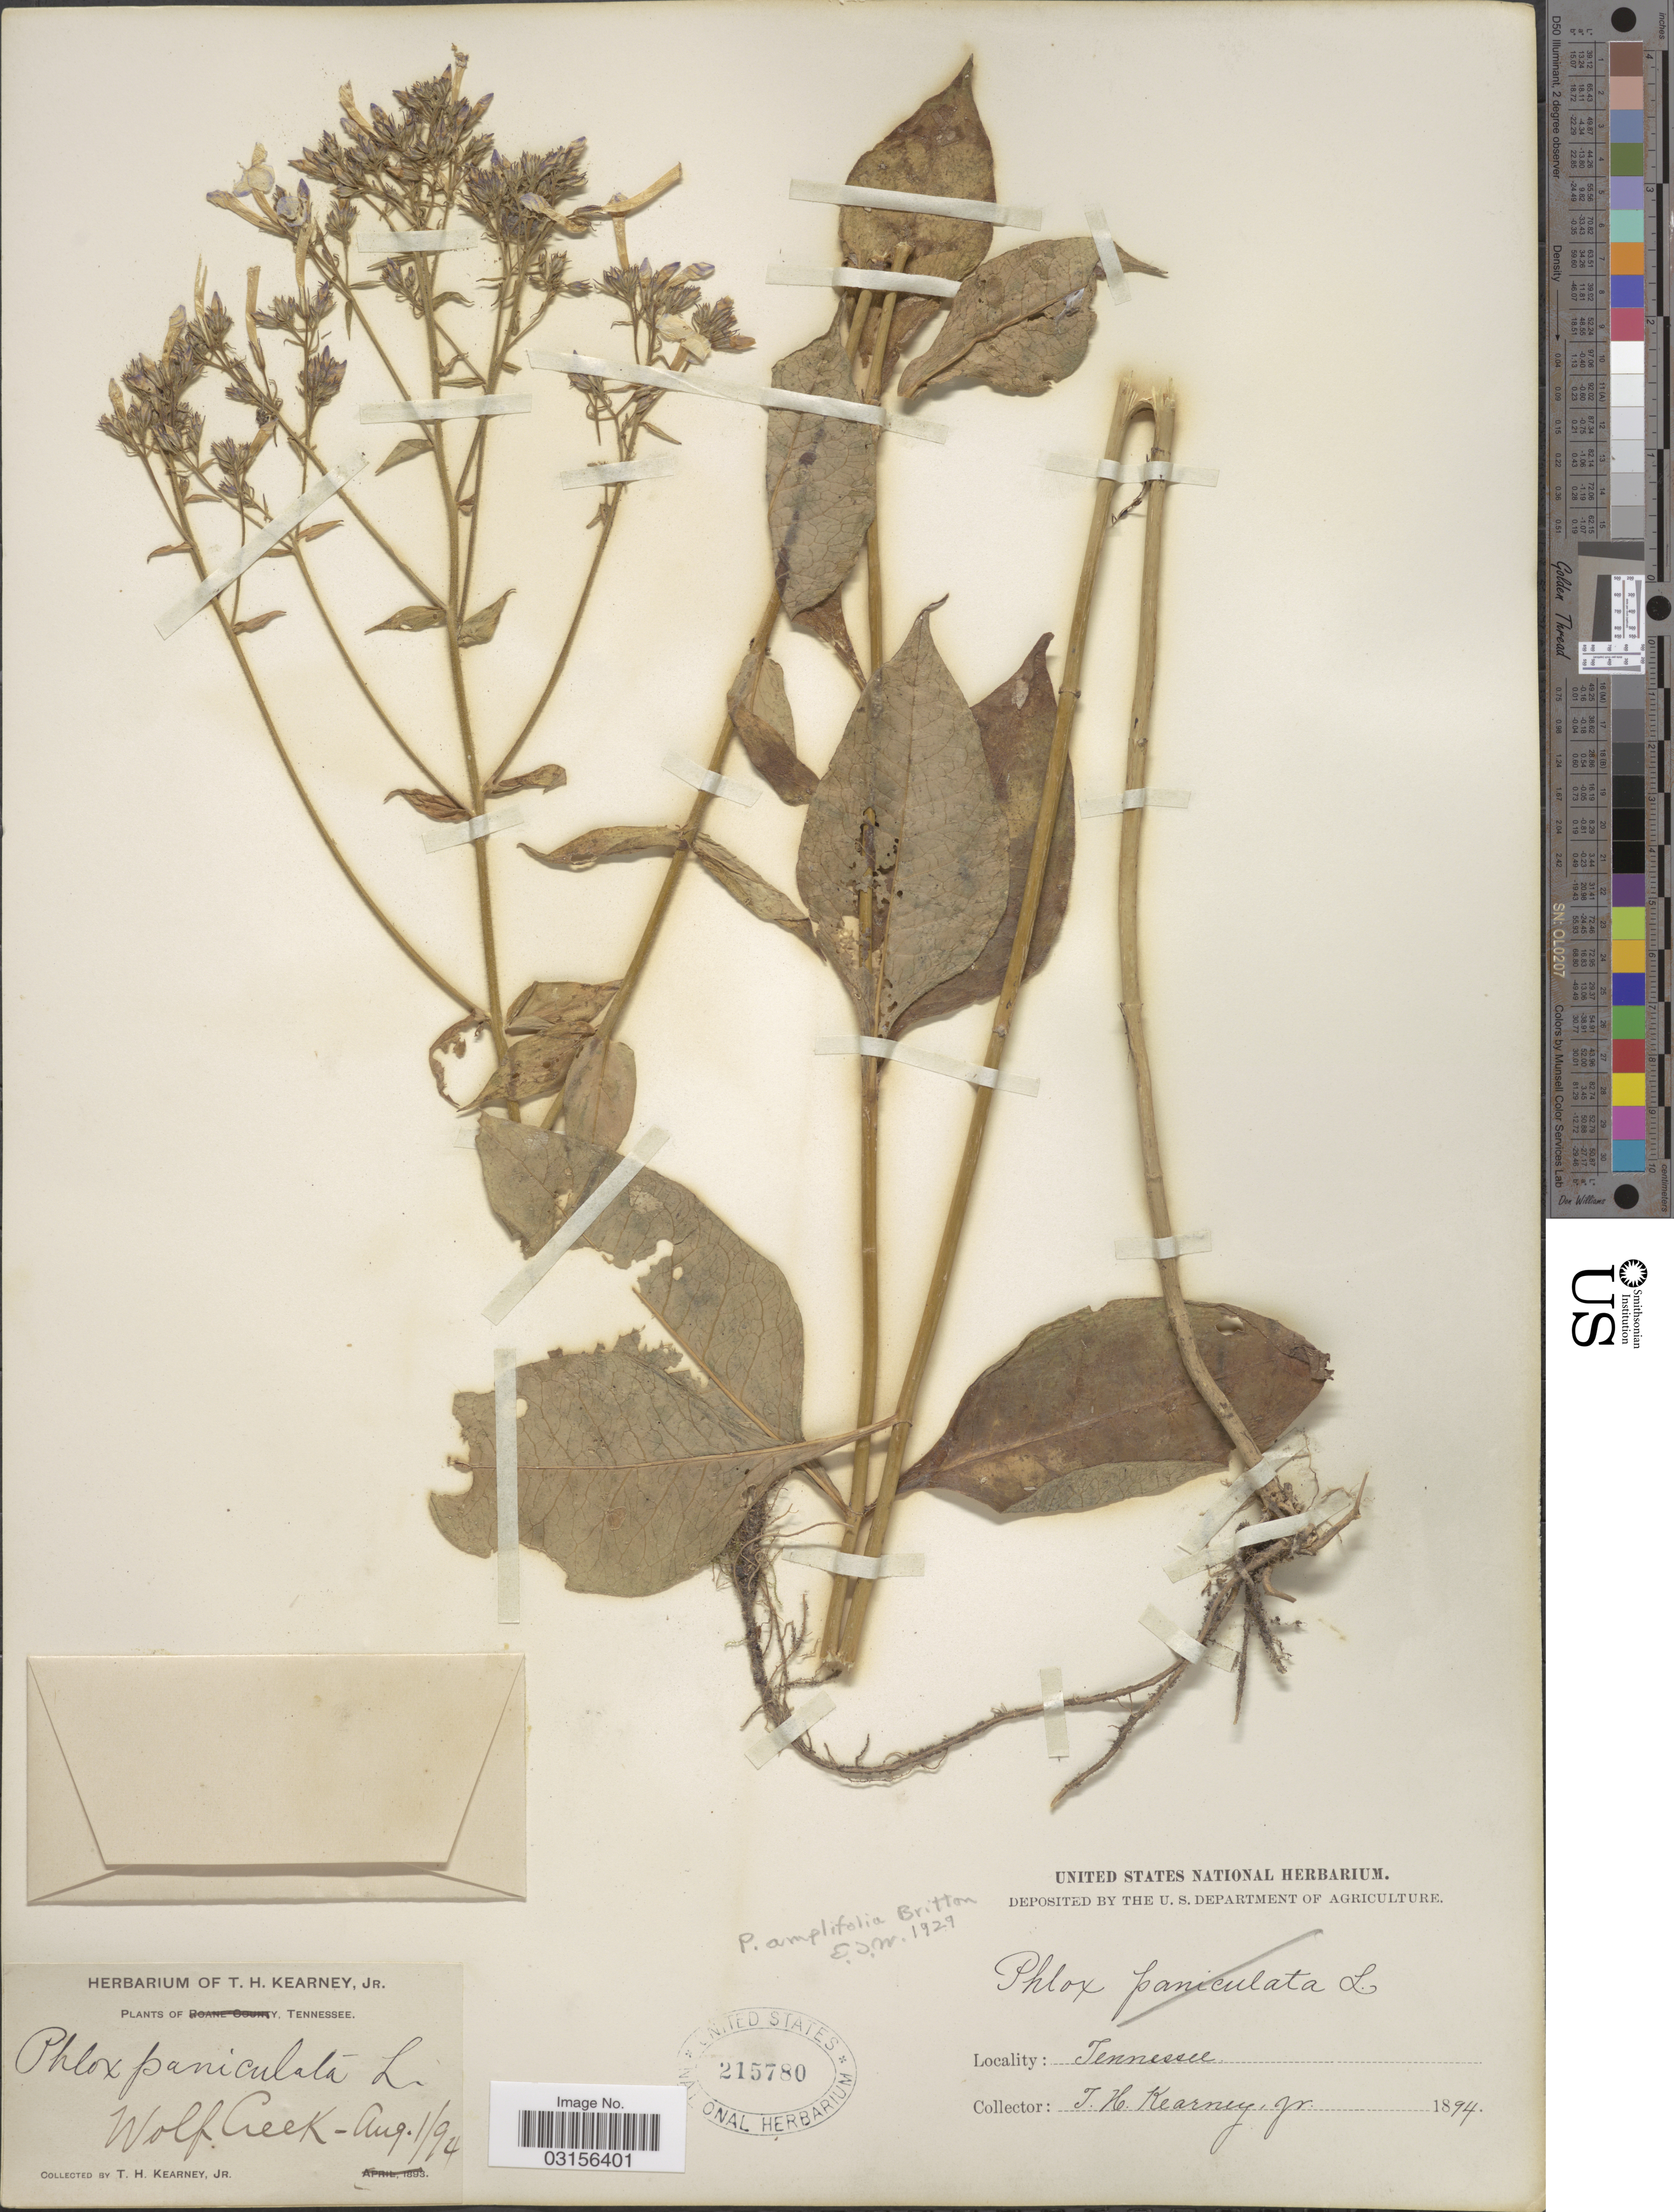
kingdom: Plantae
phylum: Tracheophyta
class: Magnoliopsida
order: Ericales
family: Polemoniaceae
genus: Phlox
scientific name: Phlox amplifolia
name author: Britton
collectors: T. H. Kearney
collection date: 1894-08-01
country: United States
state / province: Tennessee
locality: Wolf Creek.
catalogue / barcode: US 215780